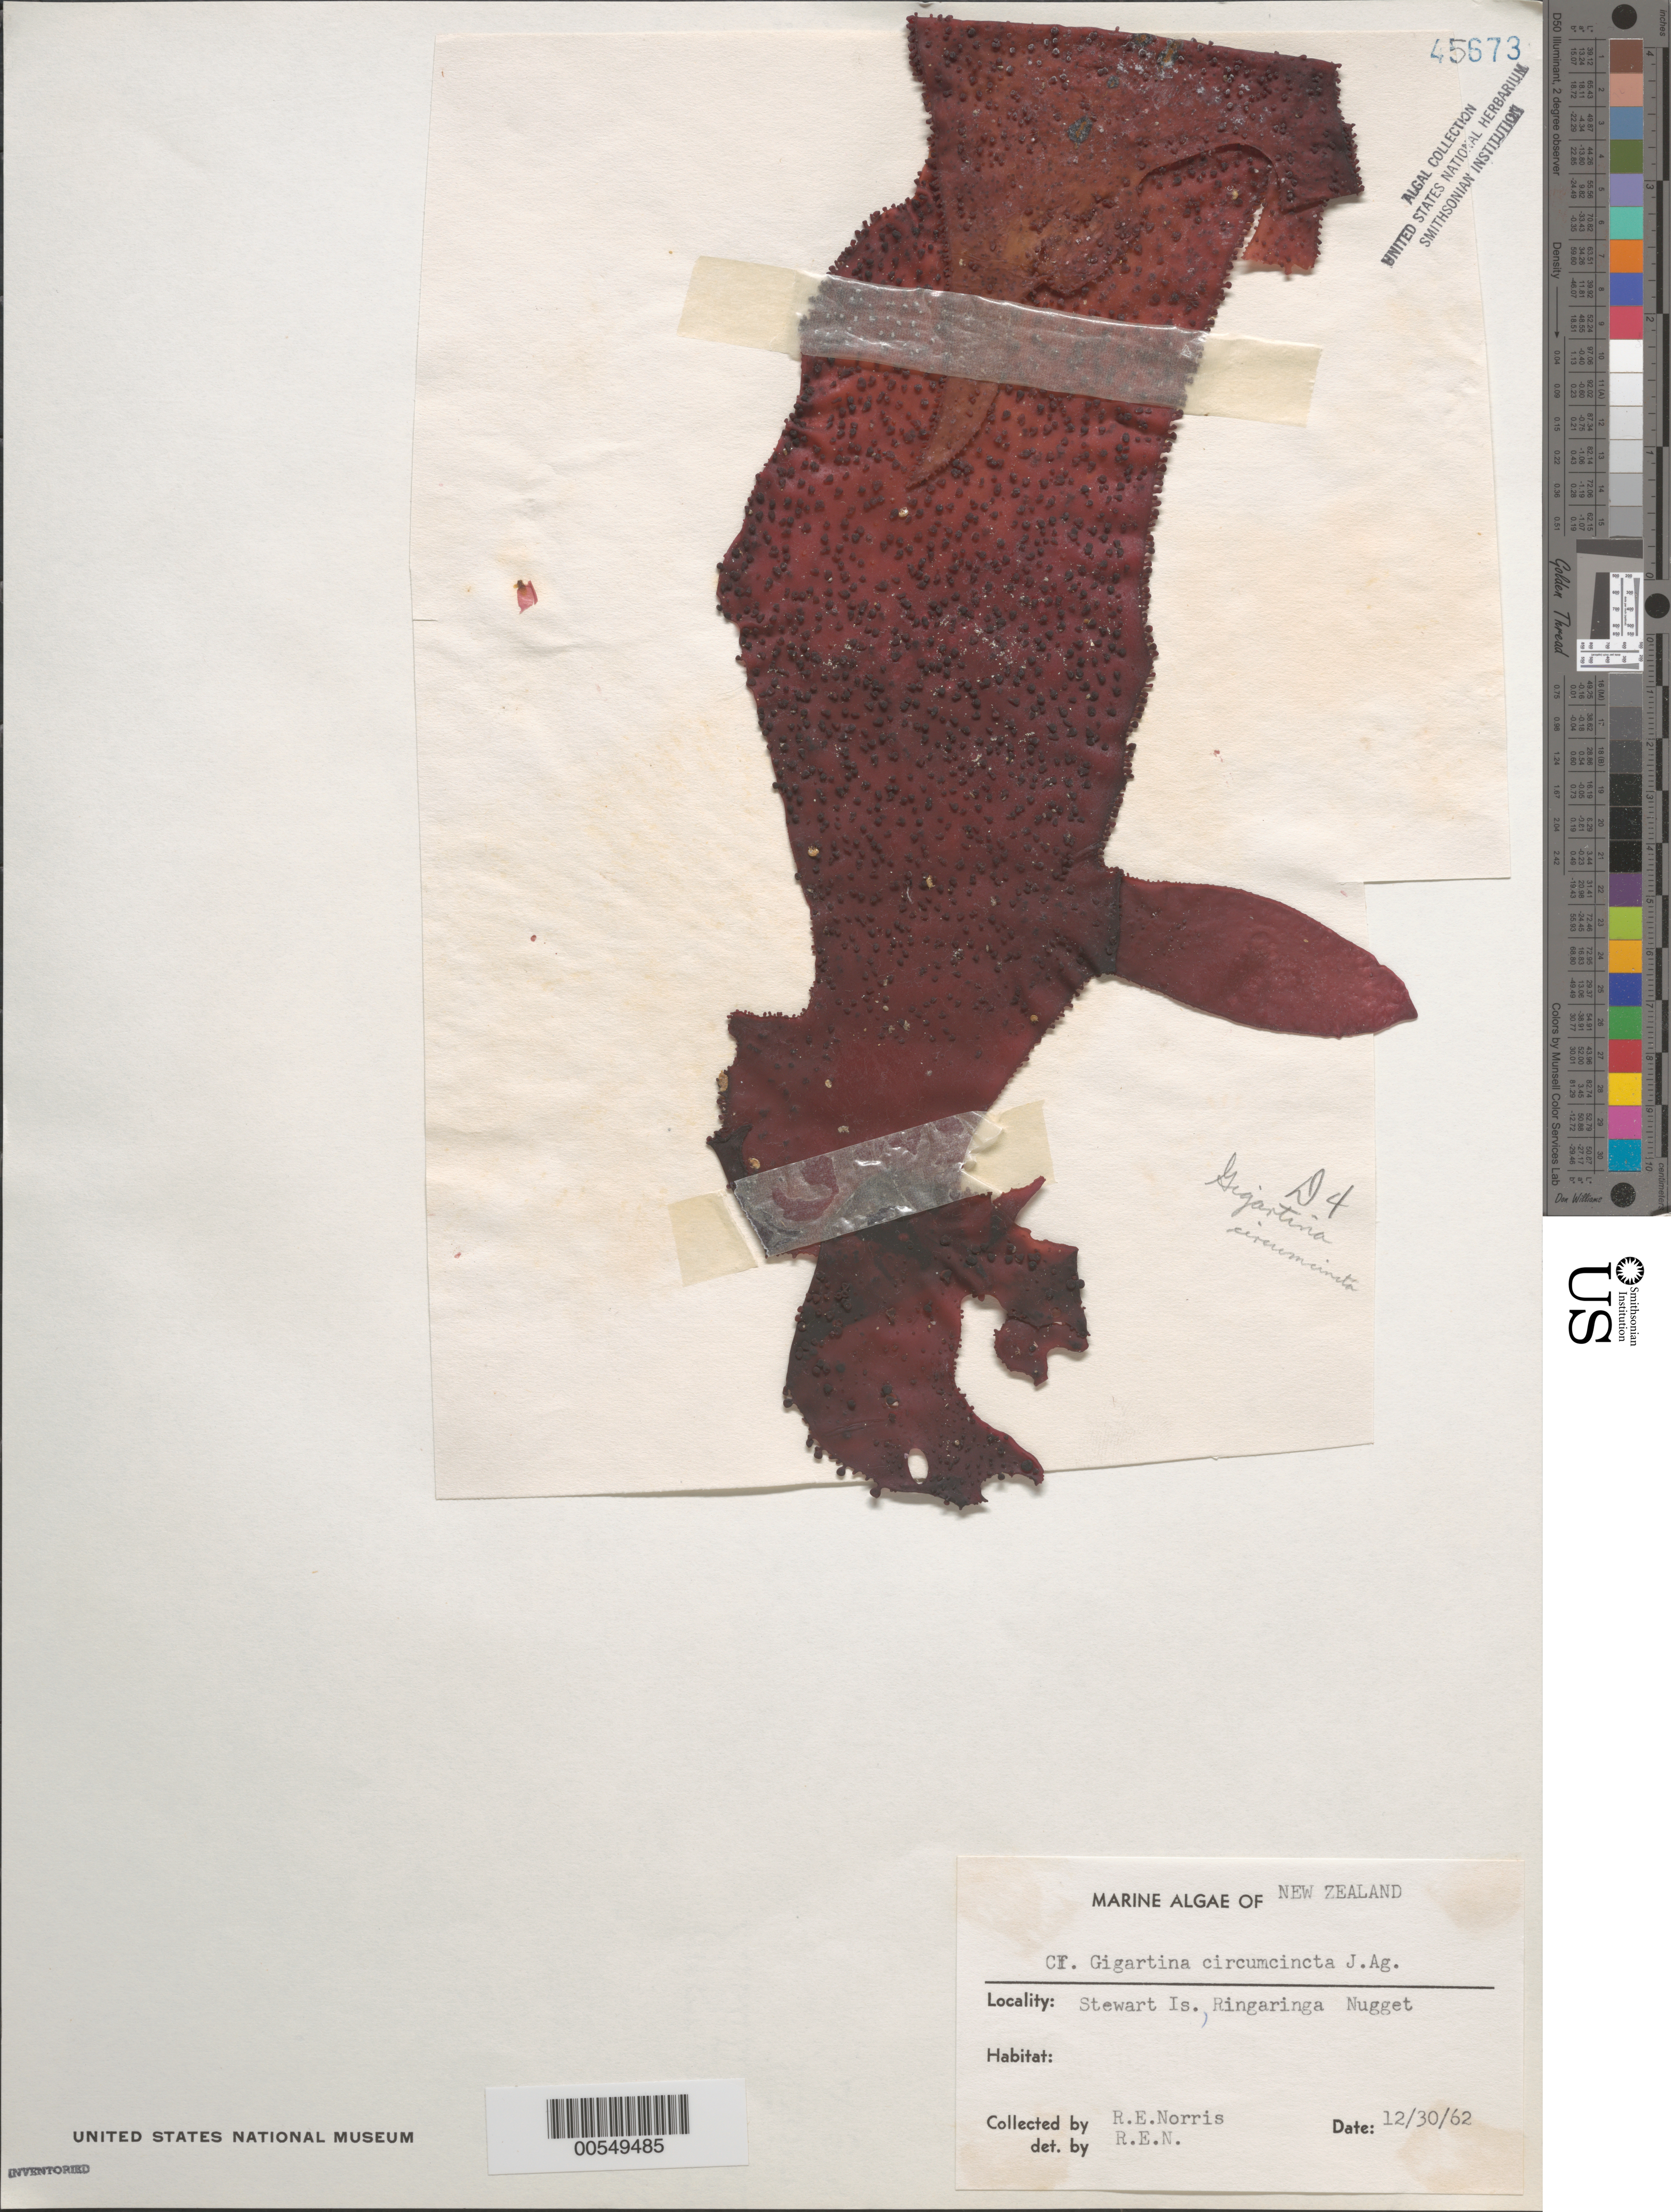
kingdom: Plantae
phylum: Rhodophyta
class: Florideophyceae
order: Gigartinales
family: Gigartinaceae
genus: Gigartina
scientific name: Gigartina circumcincta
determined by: Norris, R. E.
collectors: R. E. Norris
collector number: D4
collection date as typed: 30 Dec 1962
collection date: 1962-12-30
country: New Zealand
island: Stewart Island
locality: Ringaringa Nugget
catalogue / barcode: US 45673